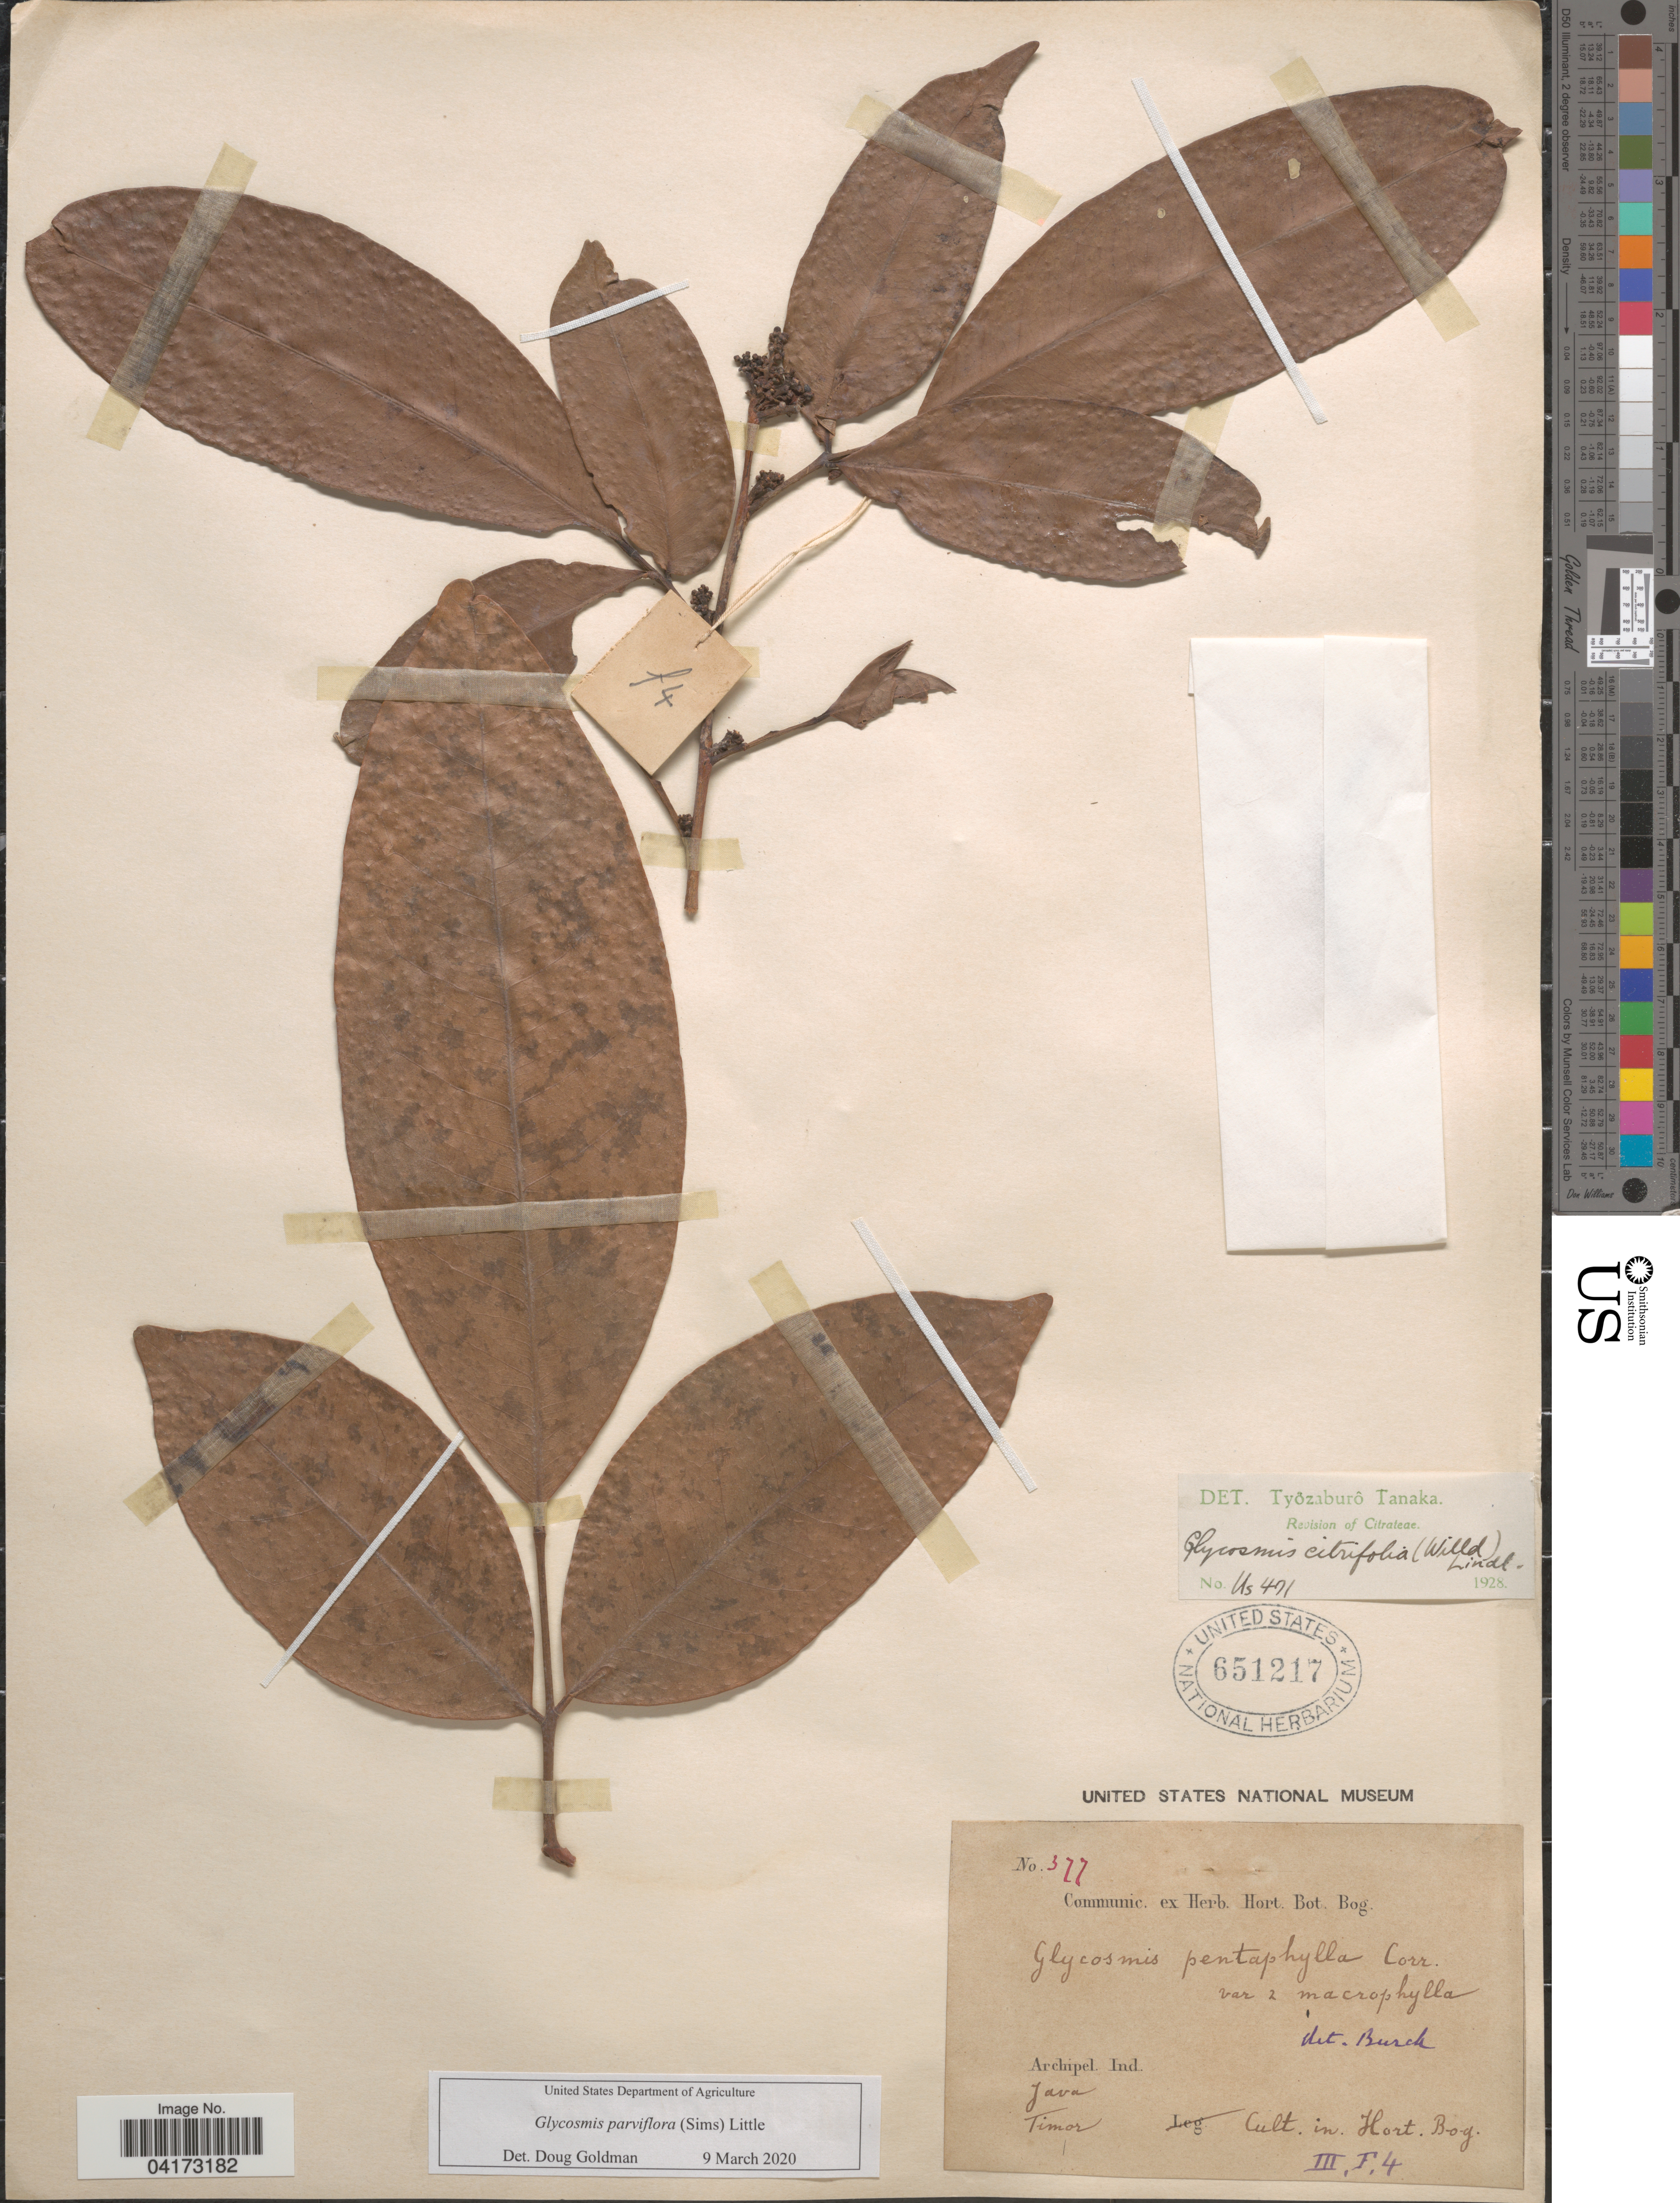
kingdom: Plantae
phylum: Tracheophyta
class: Magnoliopsida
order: Sapindales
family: Rutaceae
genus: Glycosmis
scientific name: Glycosmis parviflora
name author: (Sims) Little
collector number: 377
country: Indonesia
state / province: Java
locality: Archipel. Ind. Timor. Cult. in Hort. Bog.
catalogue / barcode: US 651217